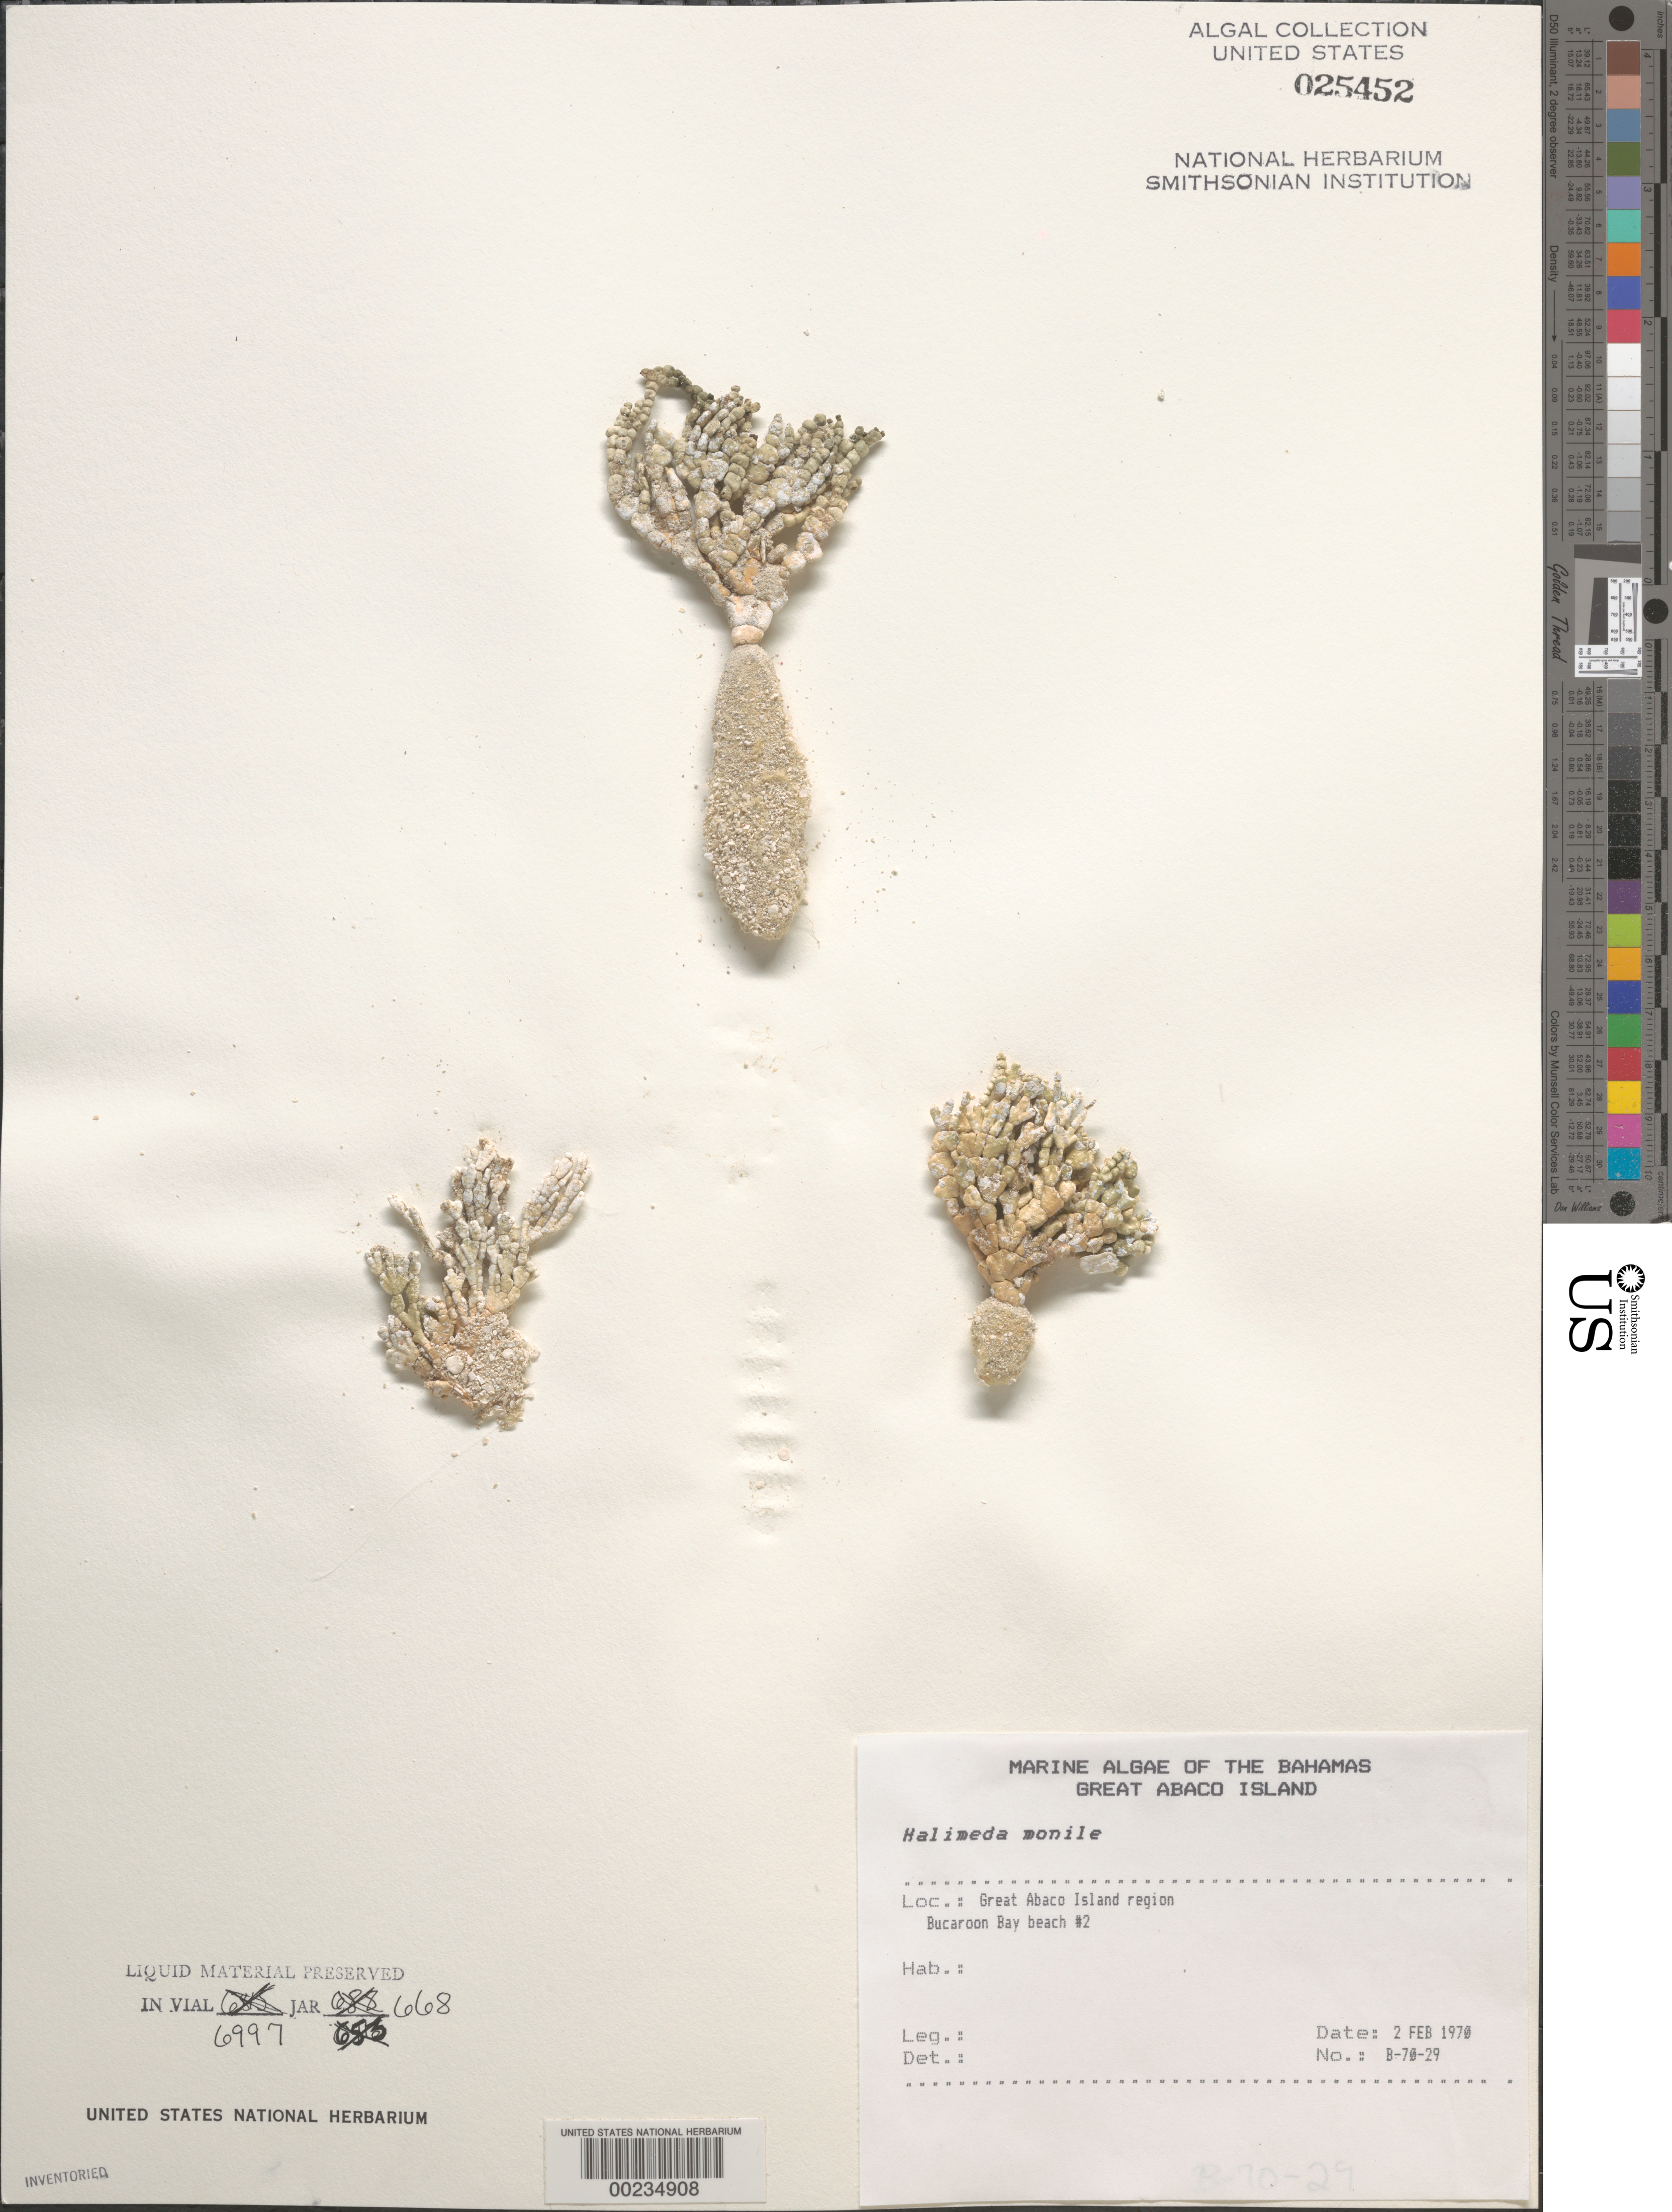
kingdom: Plantae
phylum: Chlorophyta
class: Ulvophyceae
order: Bryopsidales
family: Halimedaceae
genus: Halimeda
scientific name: Halimeda monile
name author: (J. Ellis & Sol.) J.V.Lamouroux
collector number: B-70-29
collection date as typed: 02 Feb 1970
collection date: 1970-02-02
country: Bahamas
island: Great Abaco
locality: Buckaroon Bay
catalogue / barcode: US 25452